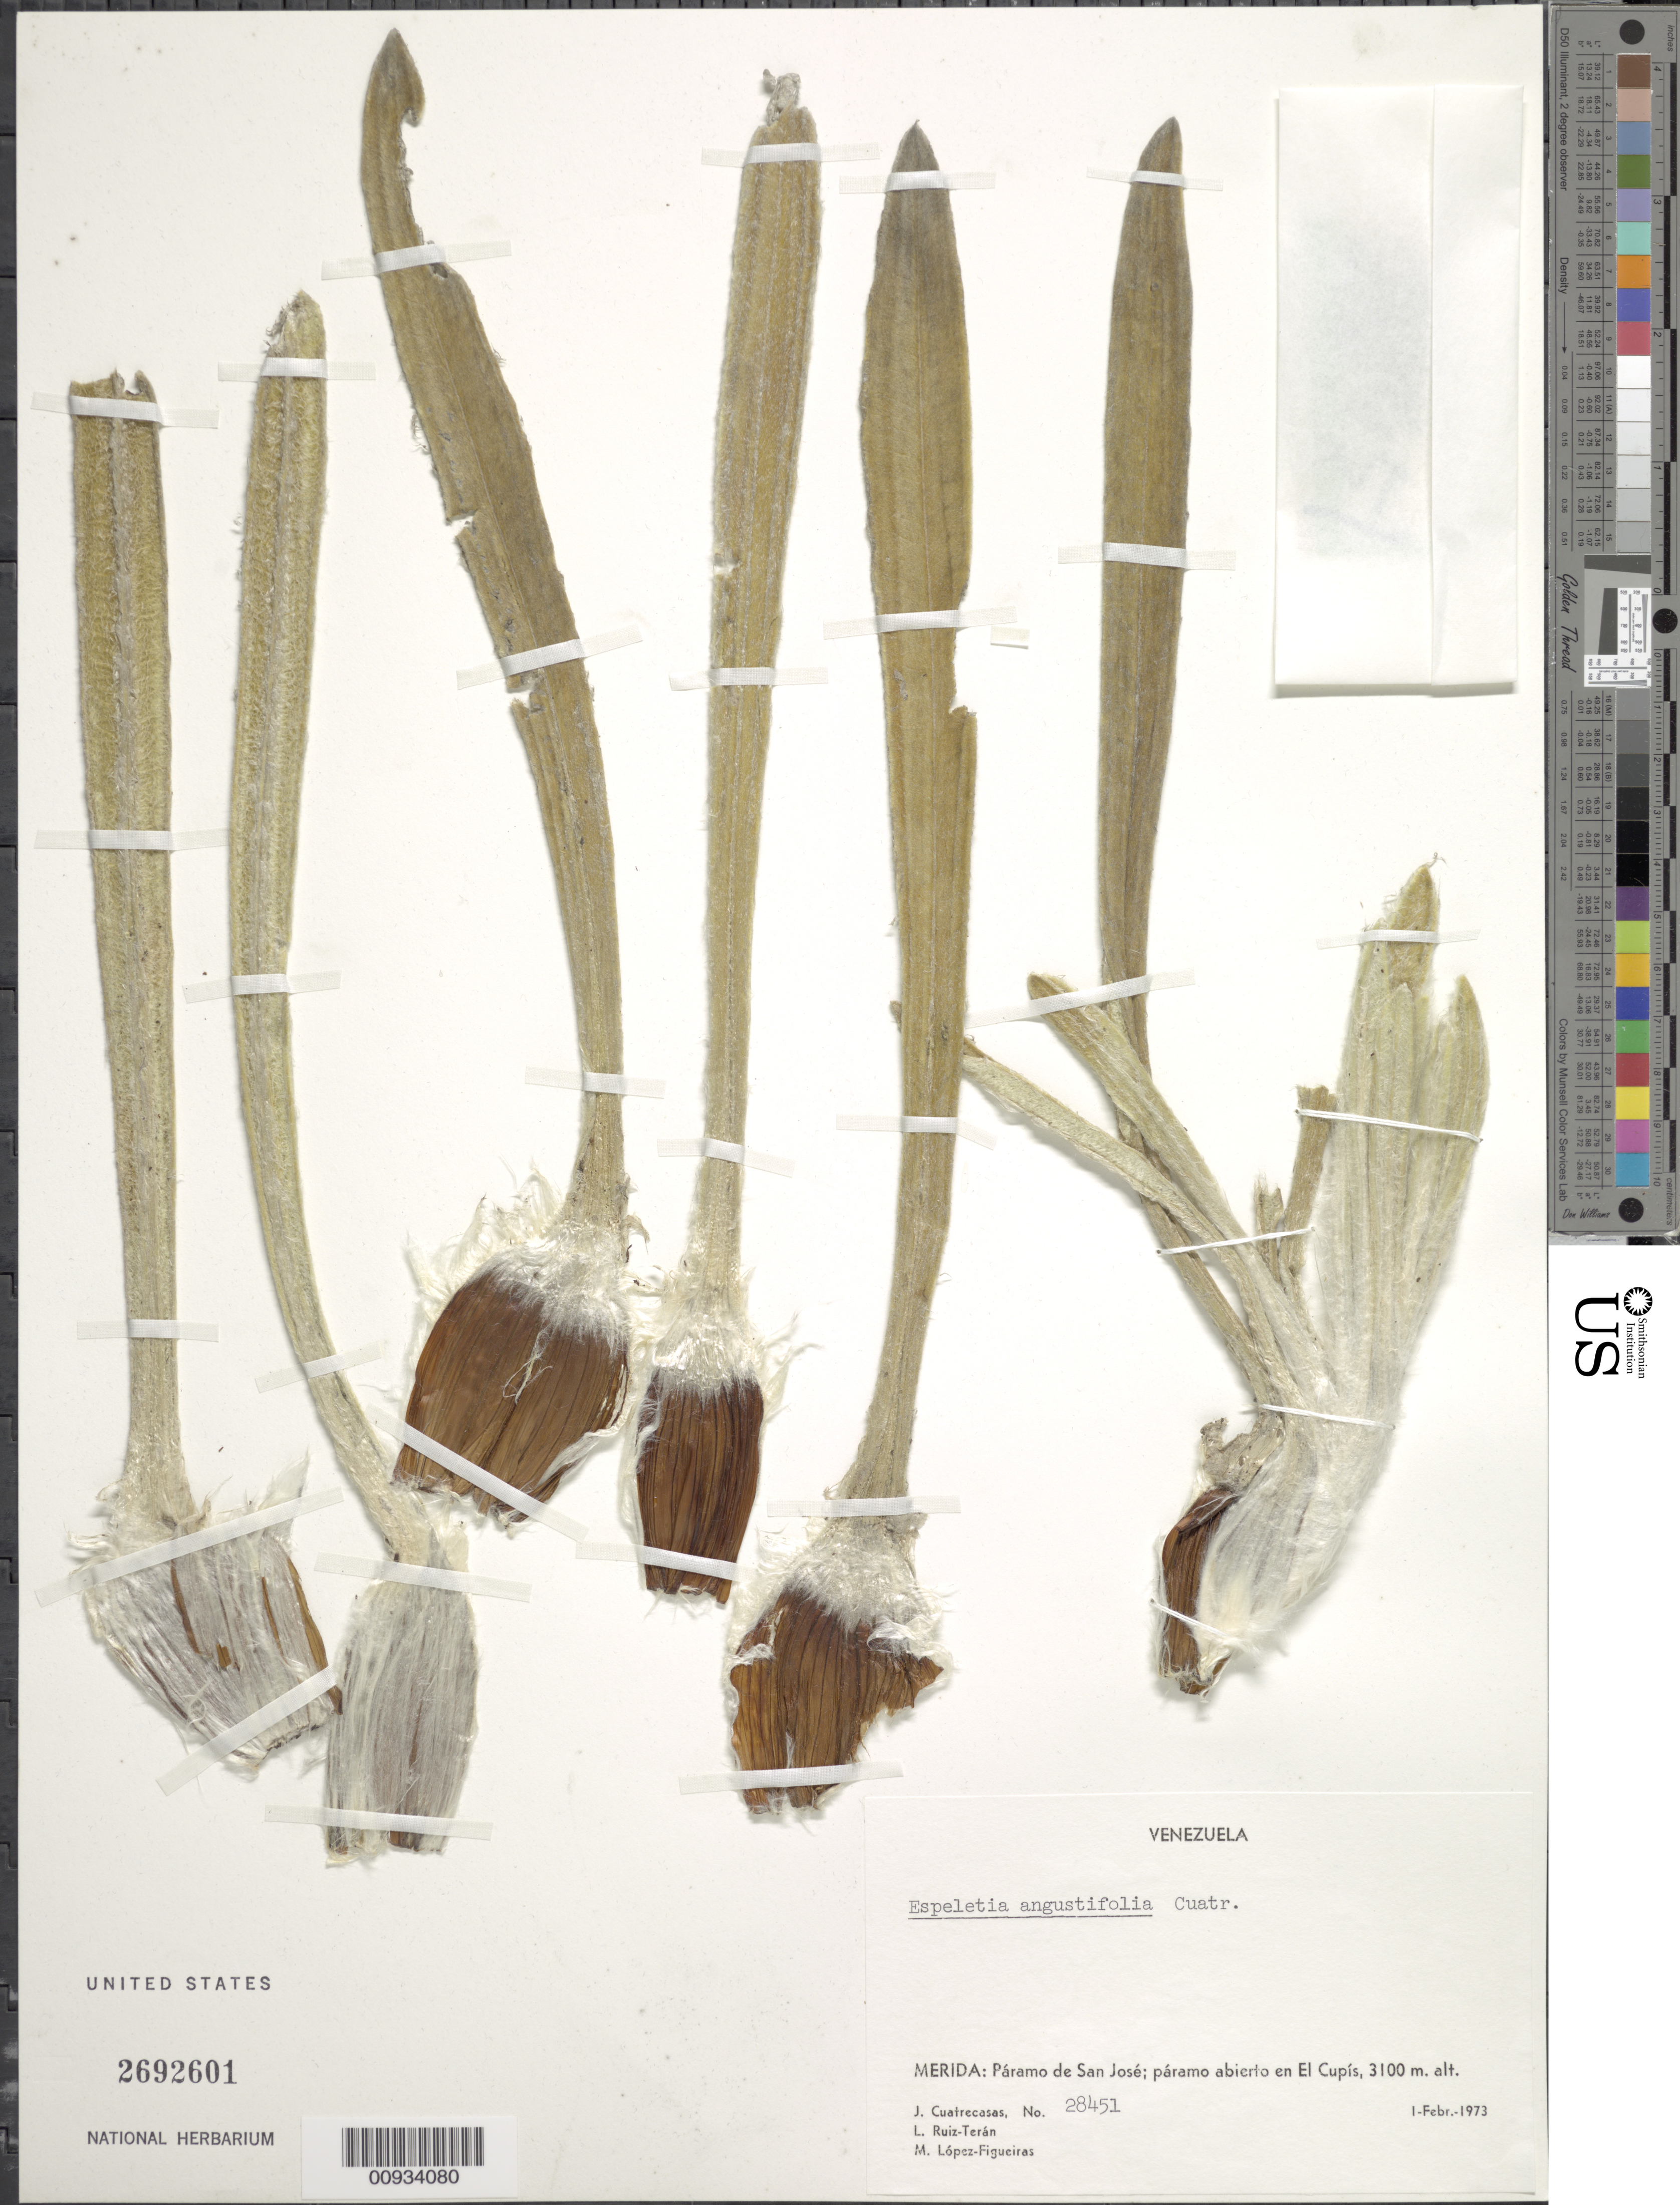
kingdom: Plantae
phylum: Tracheophyta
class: Magnoliopsida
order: Asterales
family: Asteraceae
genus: Espeletiopsis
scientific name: Espeletiopsis angustifolia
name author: (Cuatrec.) Cuatrec.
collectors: J. Cuatrecasas, L. E. Ruíz-Terán & M. López Figueiras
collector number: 28451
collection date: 1973-02-01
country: Venezuela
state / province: Mérida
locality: Paramo de San Jose, paramo abierto en El Cupis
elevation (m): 3100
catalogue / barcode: US 2692601